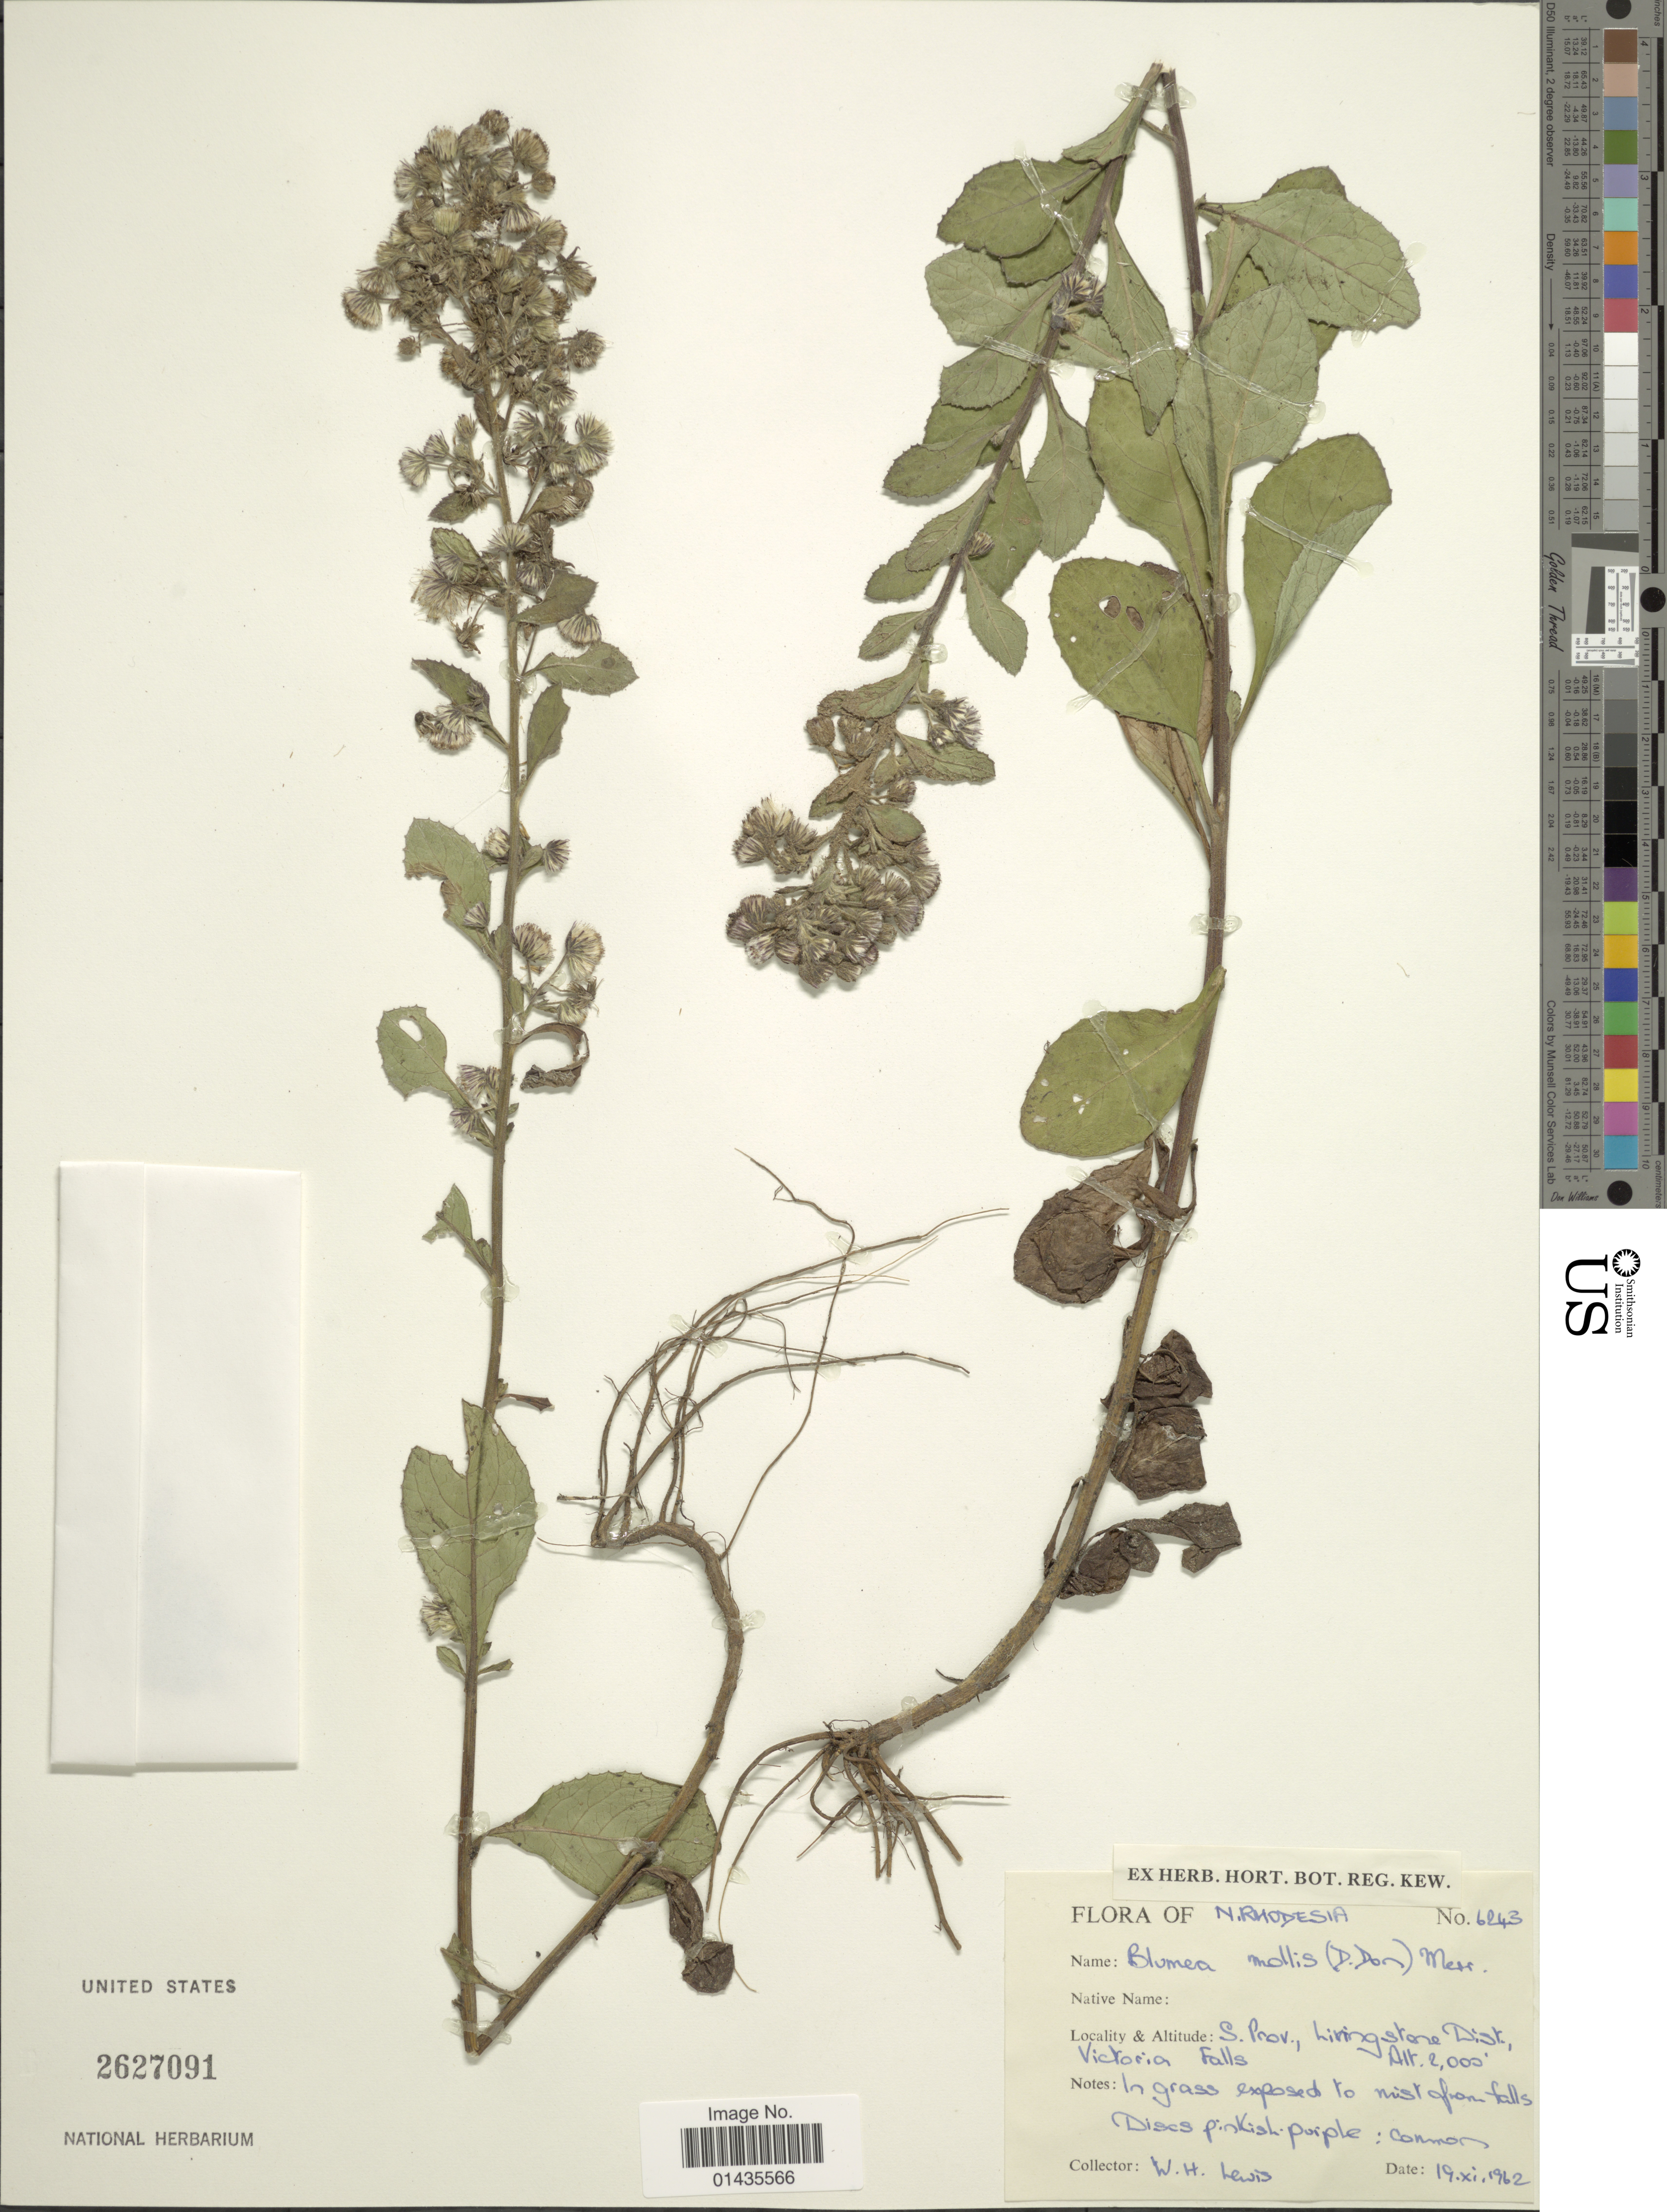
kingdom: Plantae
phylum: Tracheophyta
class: Magnoliopsida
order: Asterales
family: Asteraceae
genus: Blumea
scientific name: Blumea mollis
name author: (D. Don) Merr.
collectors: W. H. Lewis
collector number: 6243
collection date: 1962-11-19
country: Zambia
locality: N. Rhodesia, S. Prov., Livingstone Dist., Victoria Falls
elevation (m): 610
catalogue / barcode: US 2627091